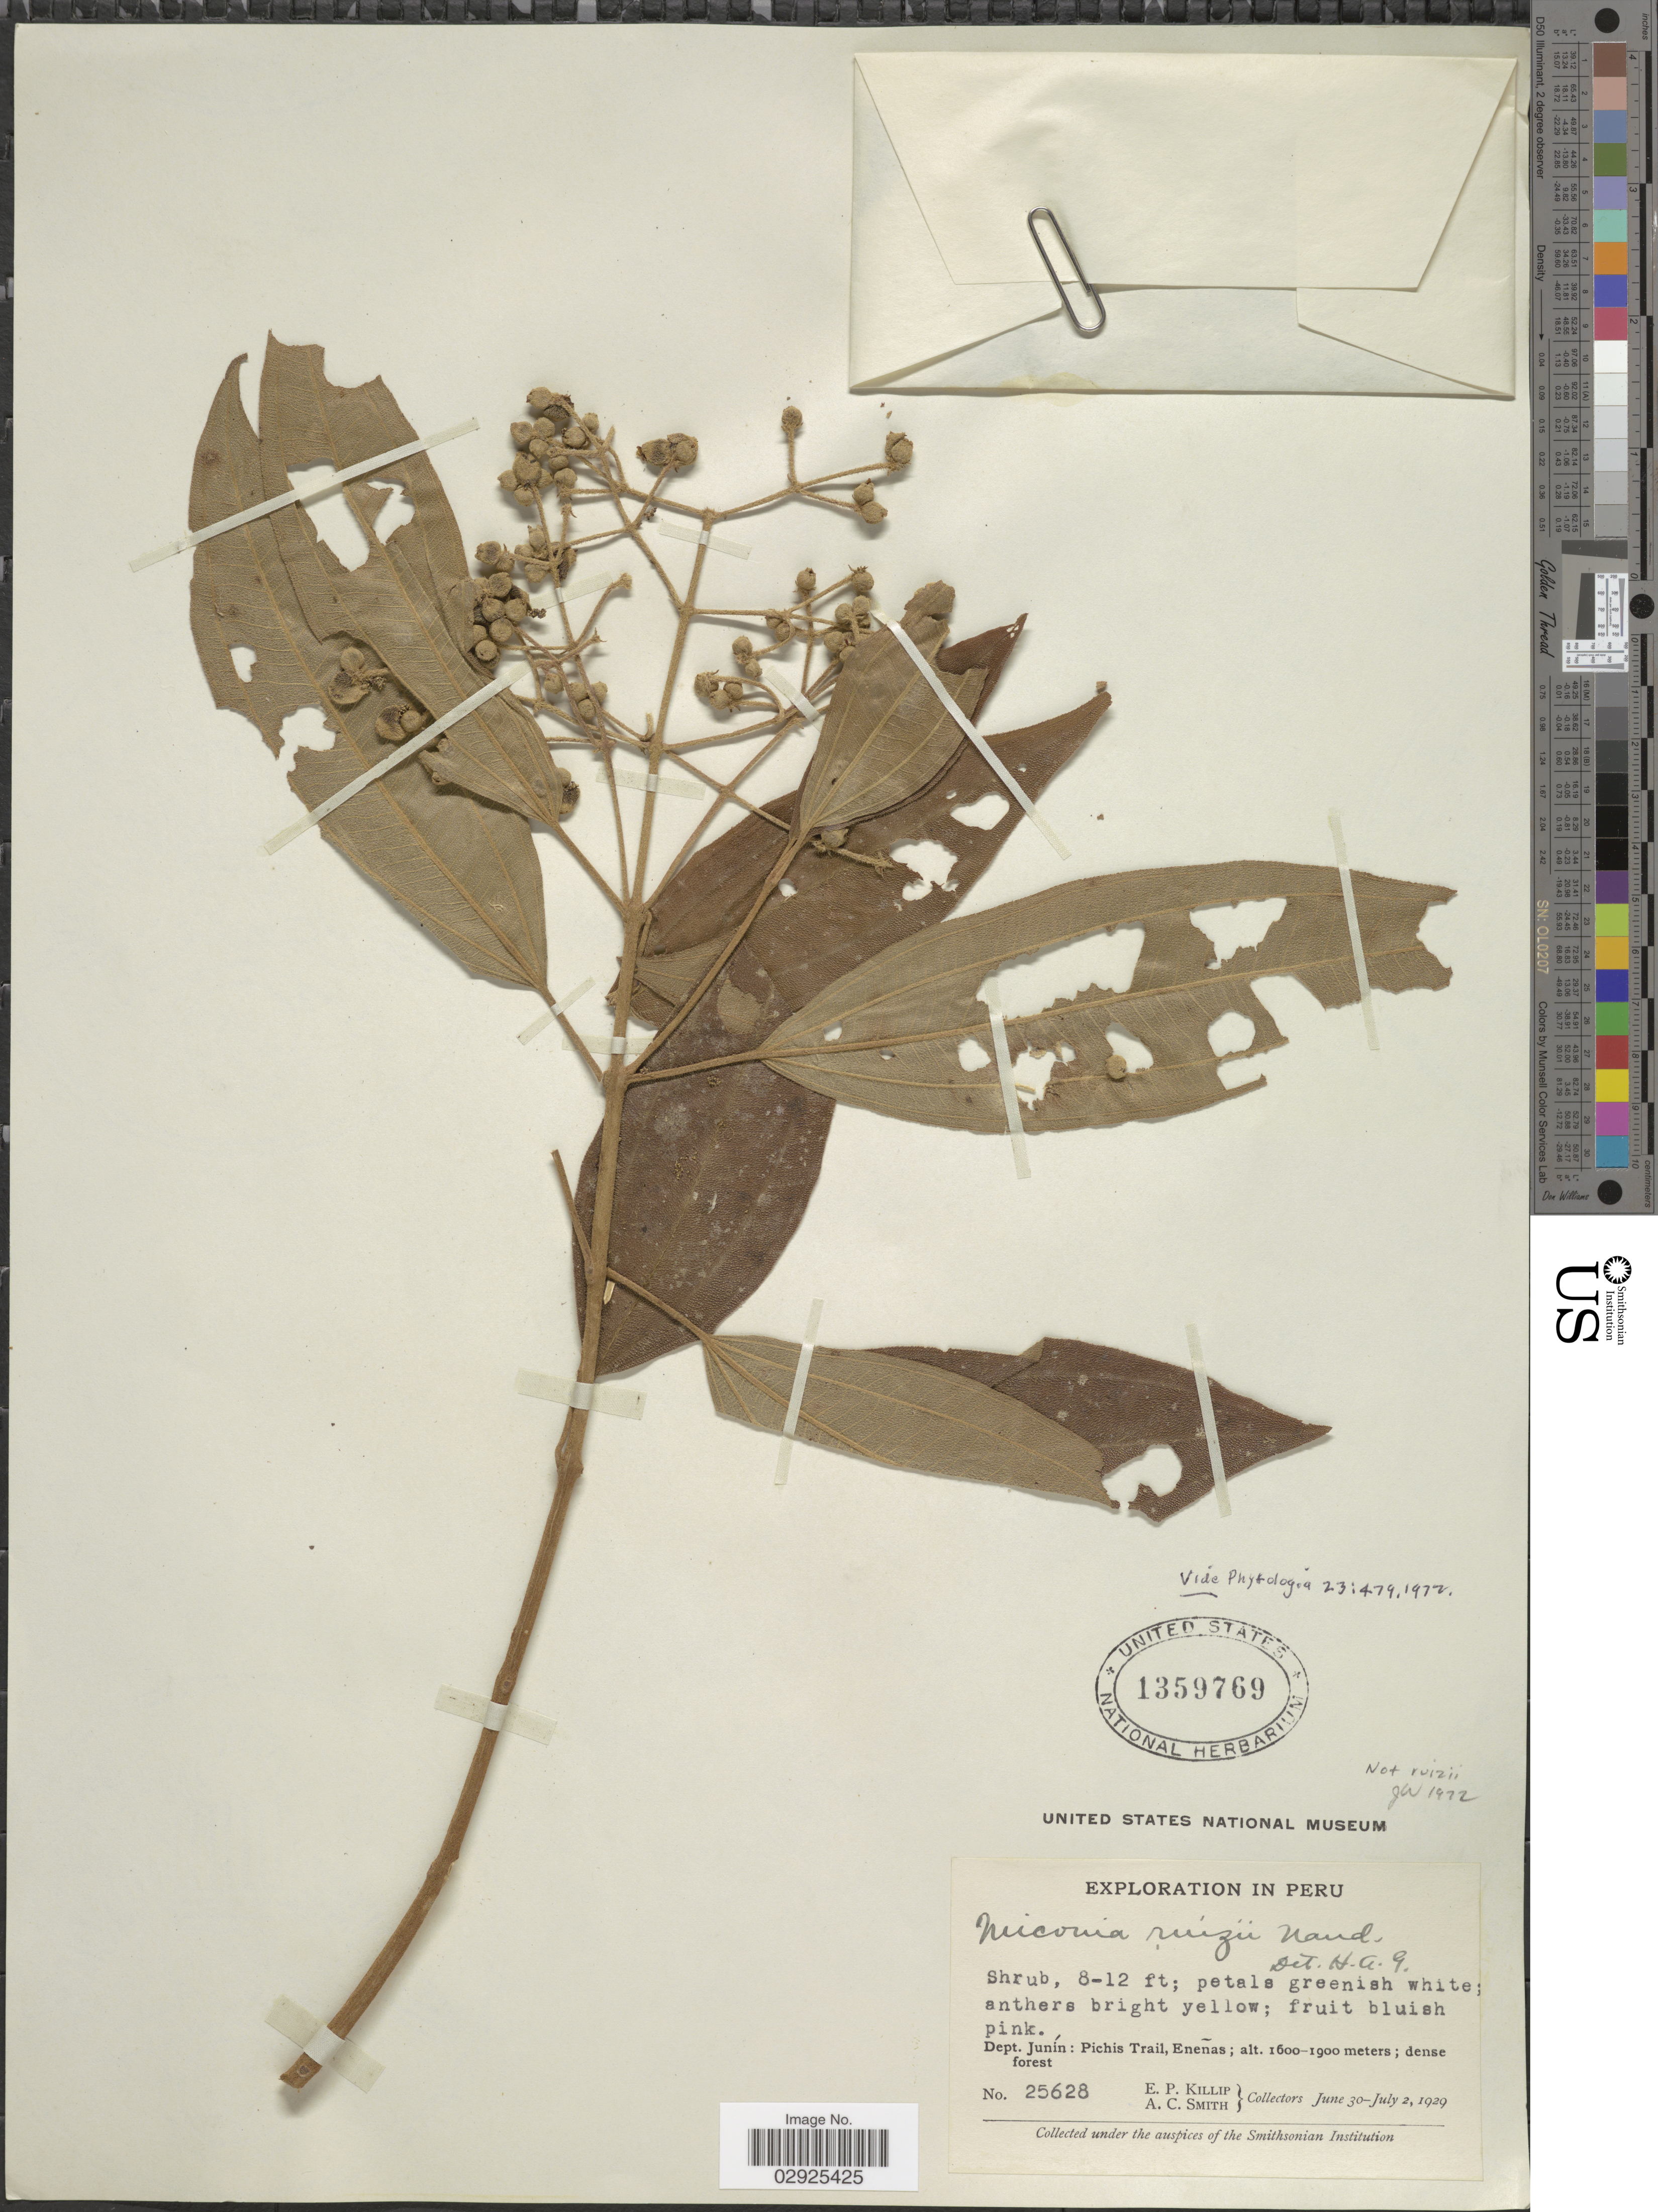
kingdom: Plantae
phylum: Tracheophyta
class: Magnoliopsida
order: Myrtales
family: Melastomataceae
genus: Miconia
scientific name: Miconia sp.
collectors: E. P. Killip & A. C. Smith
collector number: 25628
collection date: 1929-06-30/1929-07-02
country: Peru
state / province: Junín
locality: Dept. Junín: Pichis Trail, Eneñas.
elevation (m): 1600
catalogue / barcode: US 1359769